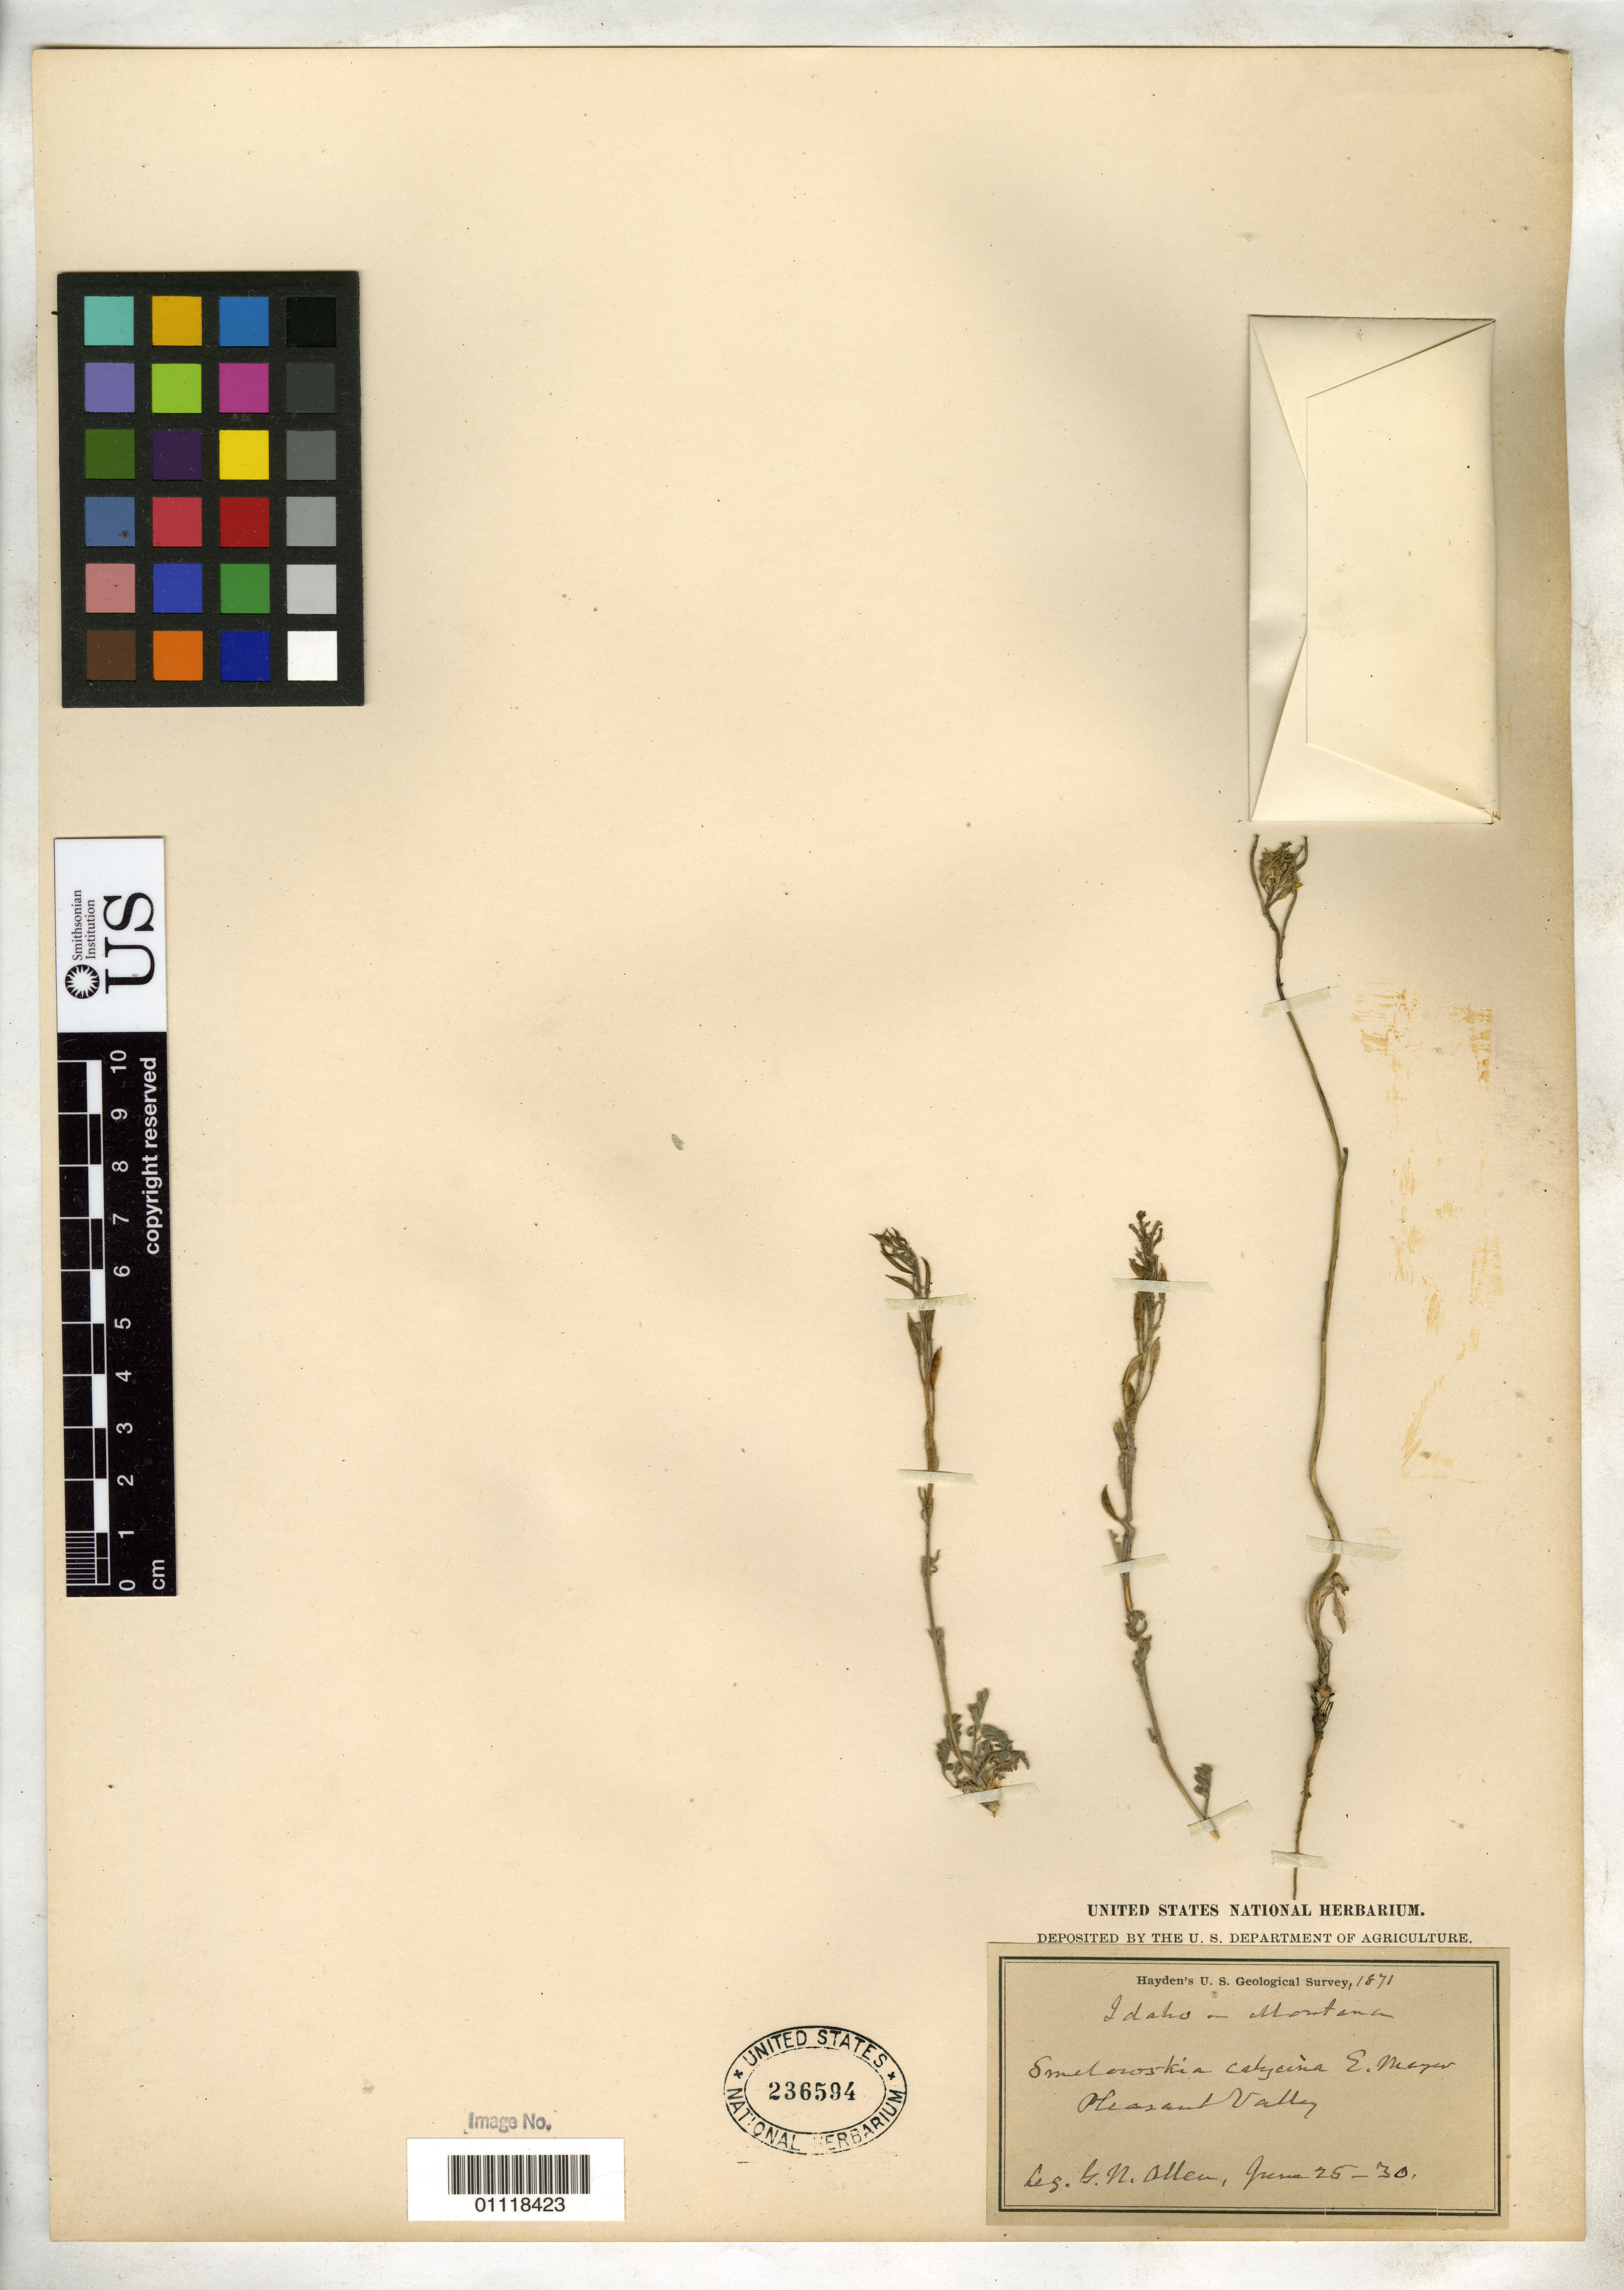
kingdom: Plantae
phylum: Tracheophyta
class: Magnoliopsida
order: Brassicales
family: Brassicaceae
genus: Smelowskia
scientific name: Smelowskia calycina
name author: (Stephan) C.A. Mey.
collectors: G. N. Allen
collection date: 1871-06-25/1871-06-30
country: United States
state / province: Idaho / Montana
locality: Pleasant Valley.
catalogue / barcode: US 236594